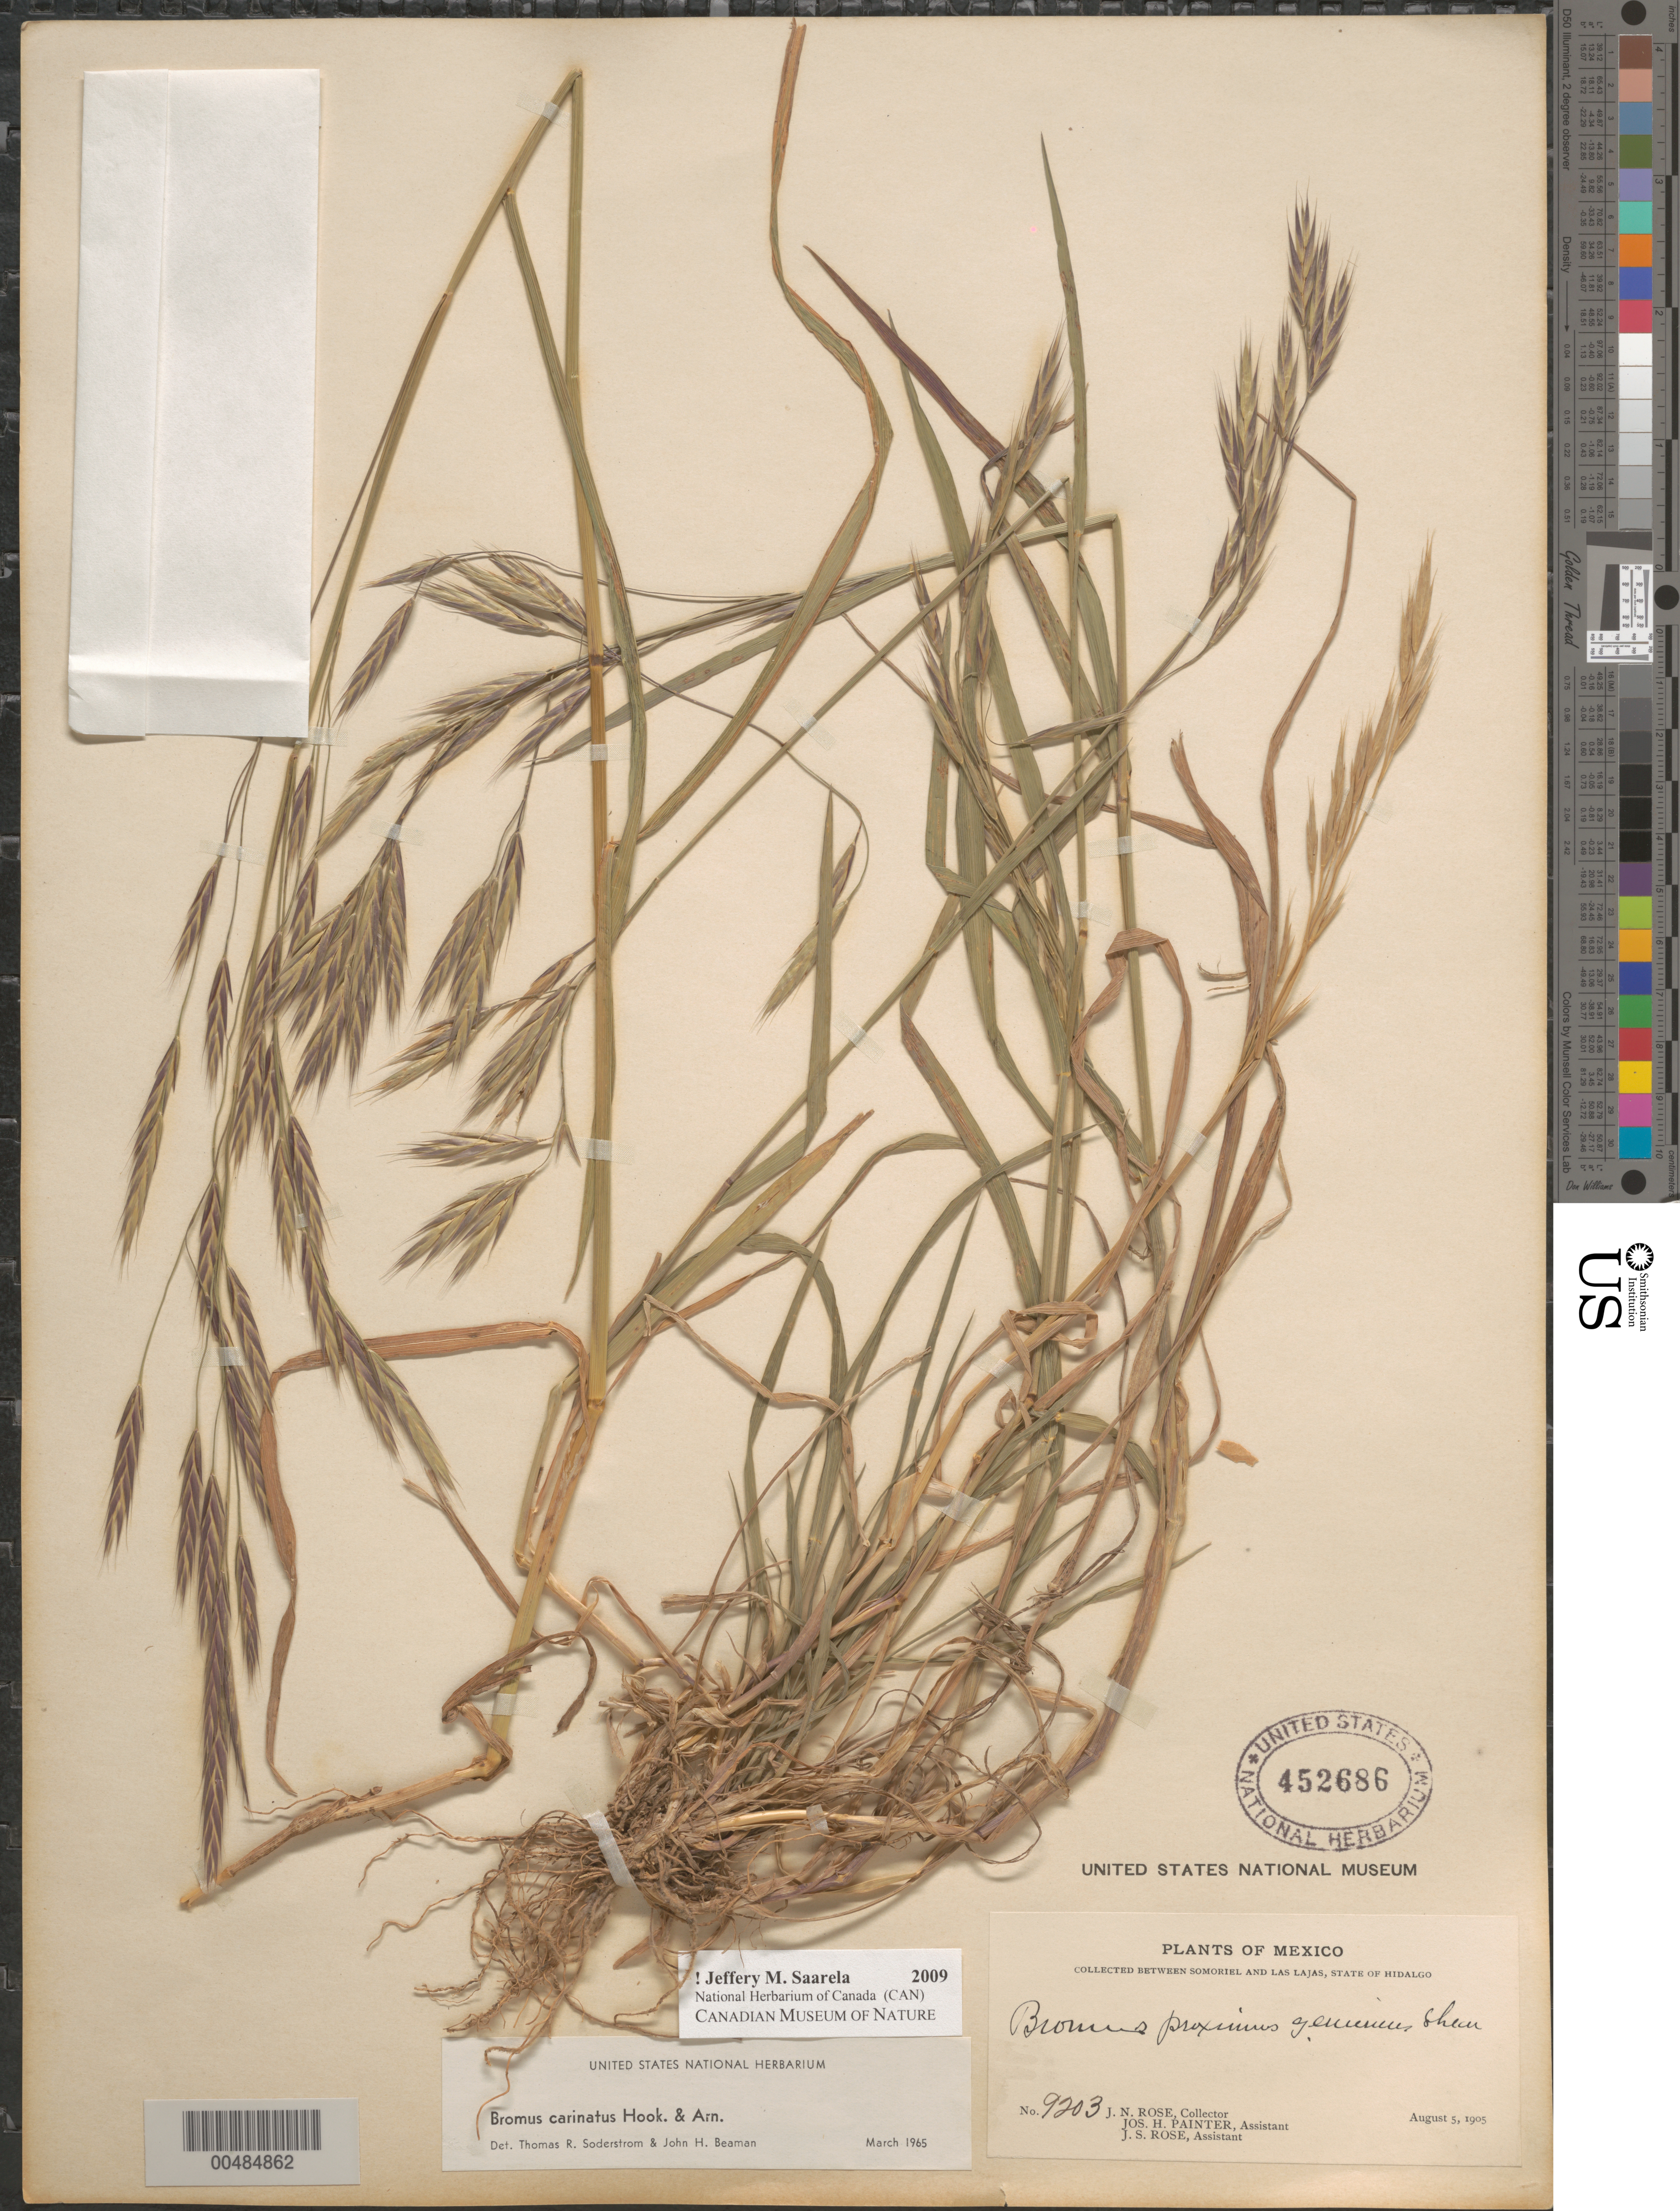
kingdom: Plantae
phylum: Tracheophyta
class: Liliopsida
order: Poales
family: Poaceae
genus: Bromus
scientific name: Bromus carinatus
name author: Hook. & Arn.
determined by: Soderstrom, T. R.; Beaman, J. H.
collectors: J. N. Rose, J. H. Painter & J. S. Rose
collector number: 9203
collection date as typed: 5 Aug 1905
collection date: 1905-08-05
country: Mexico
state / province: Hidalgo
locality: Between Somoriel and Las Lajas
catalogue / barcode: US 452686